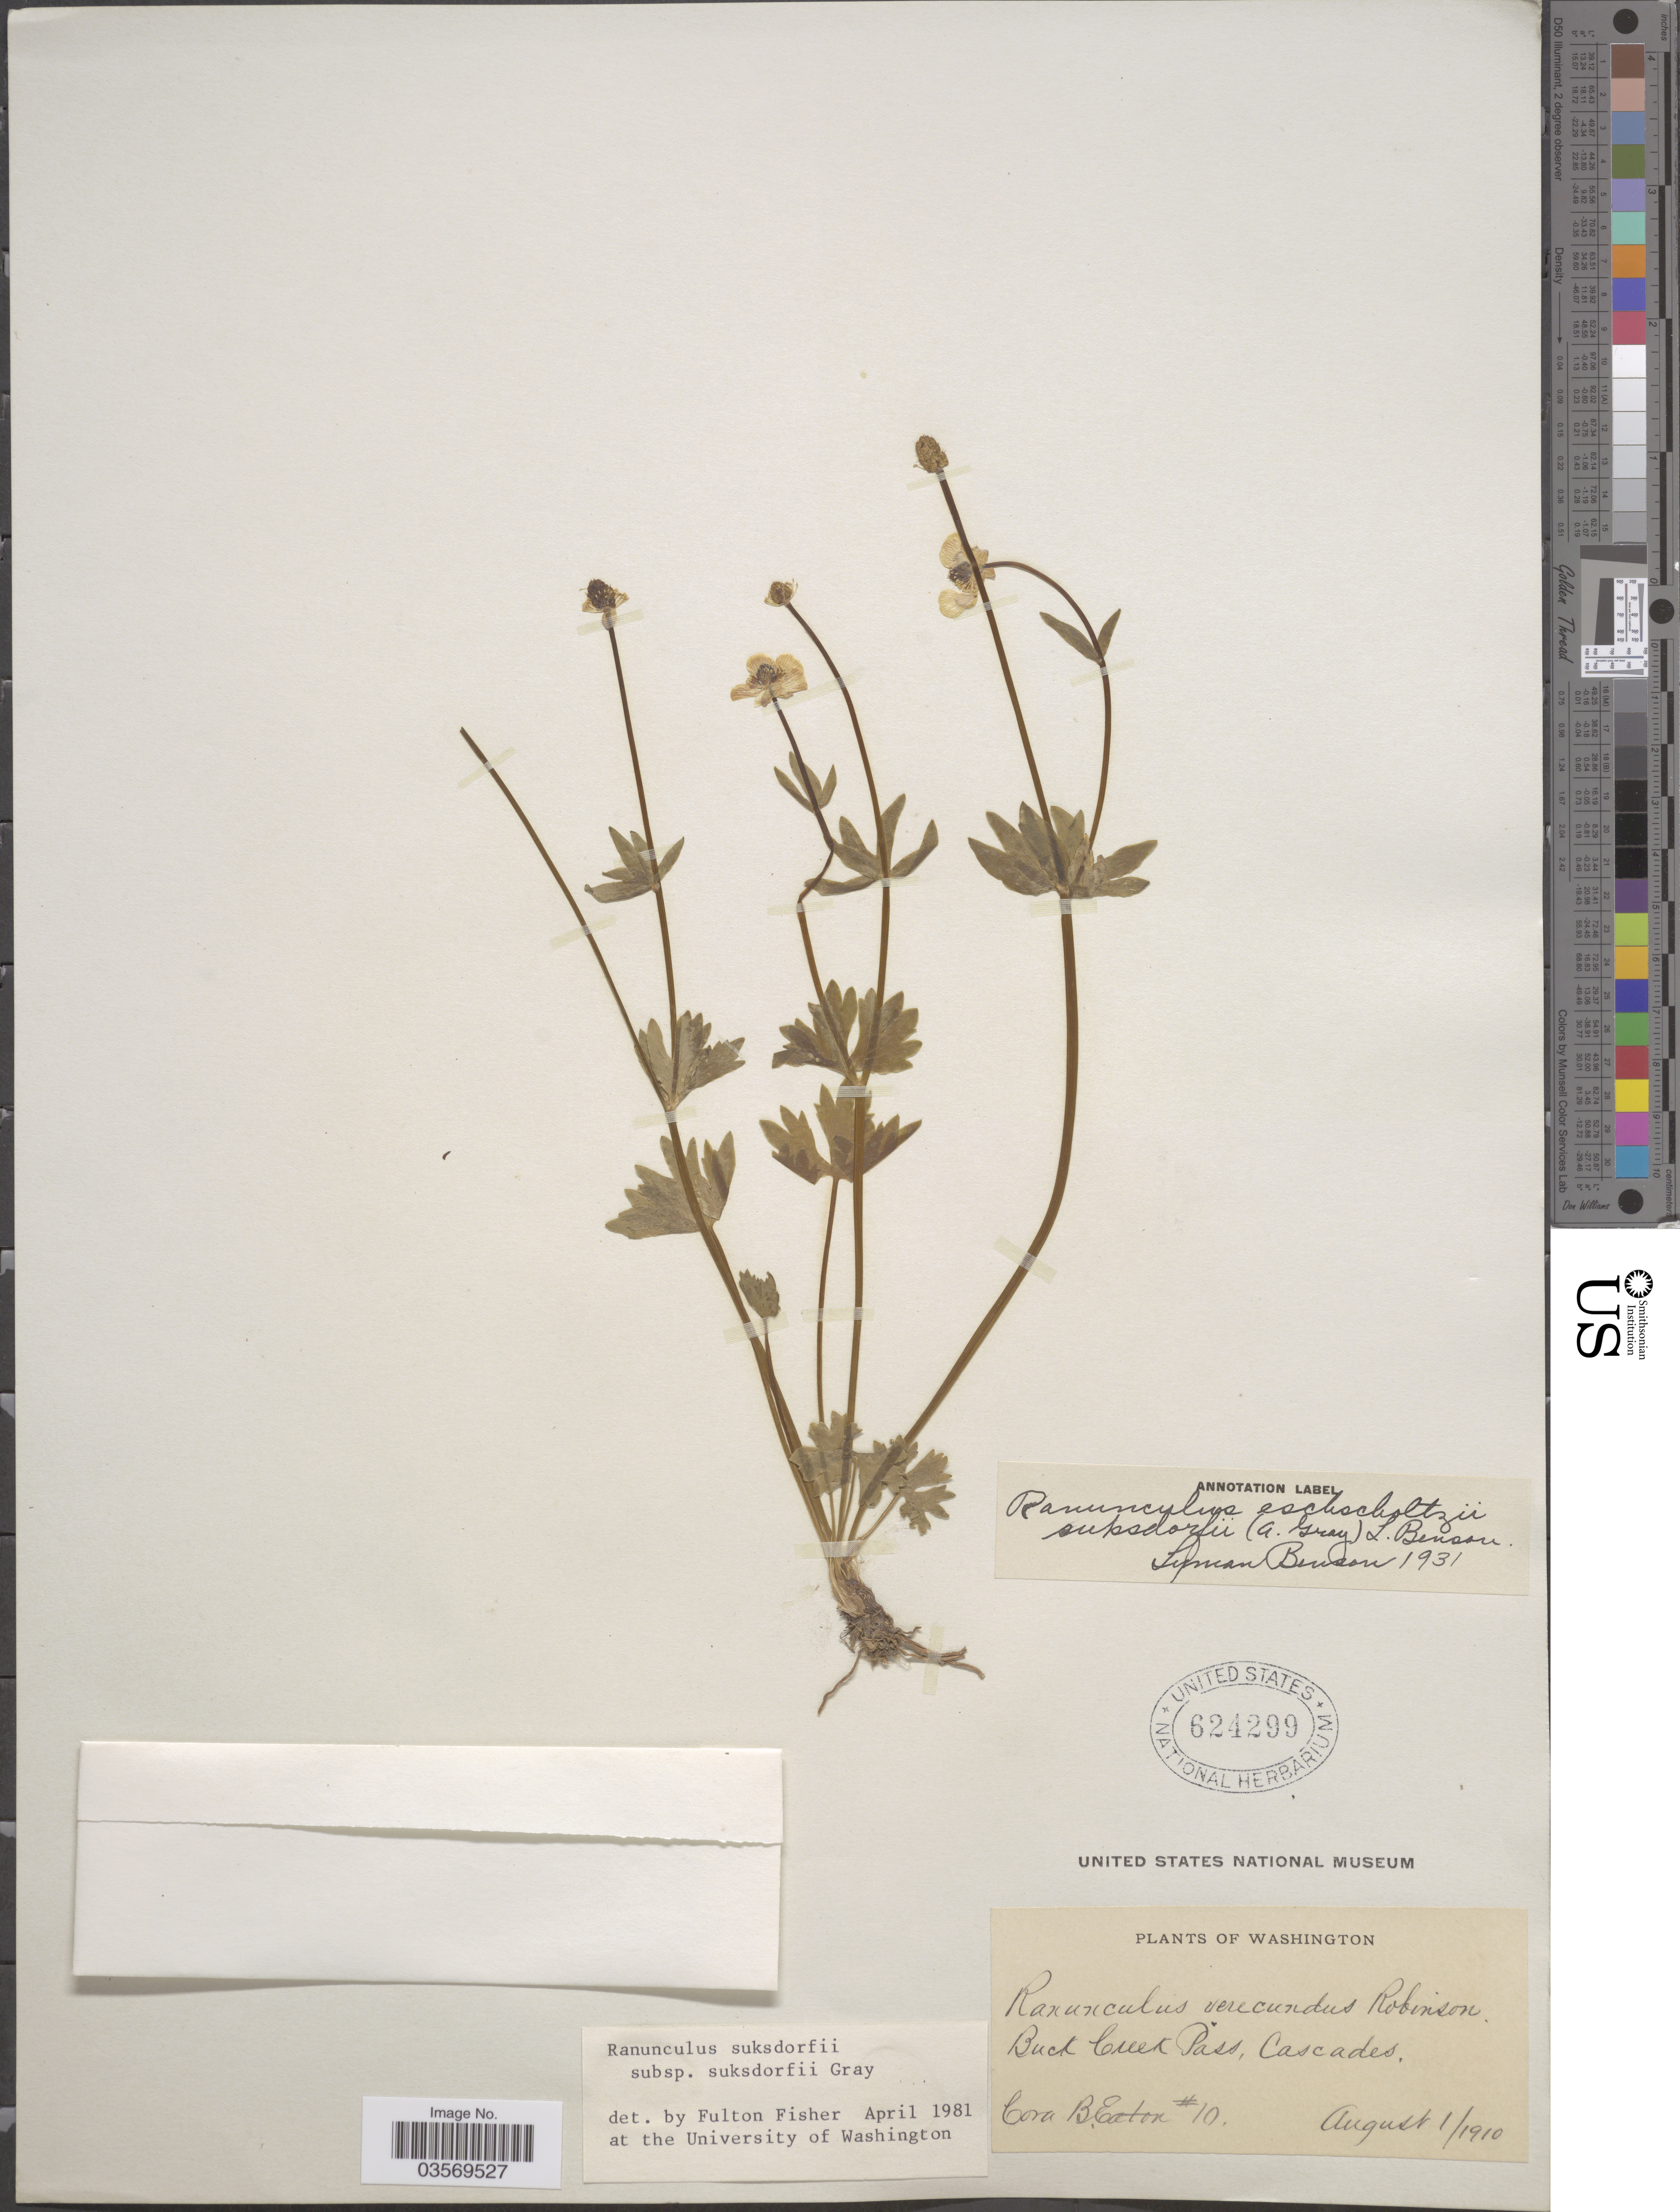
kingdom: Plantae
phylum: Tracheophyta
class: Magnoliopsida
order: Ranunculales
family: Ranunculaceae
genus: Ranunculus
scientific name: Ranunculus suksdorfii var. suksdorfii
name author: A. Gray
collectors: C. Eaton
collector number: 10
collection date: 1910-08-01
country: United States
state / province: Washington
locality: Buck Creek Pass, Cascades.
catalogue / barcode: US 624299